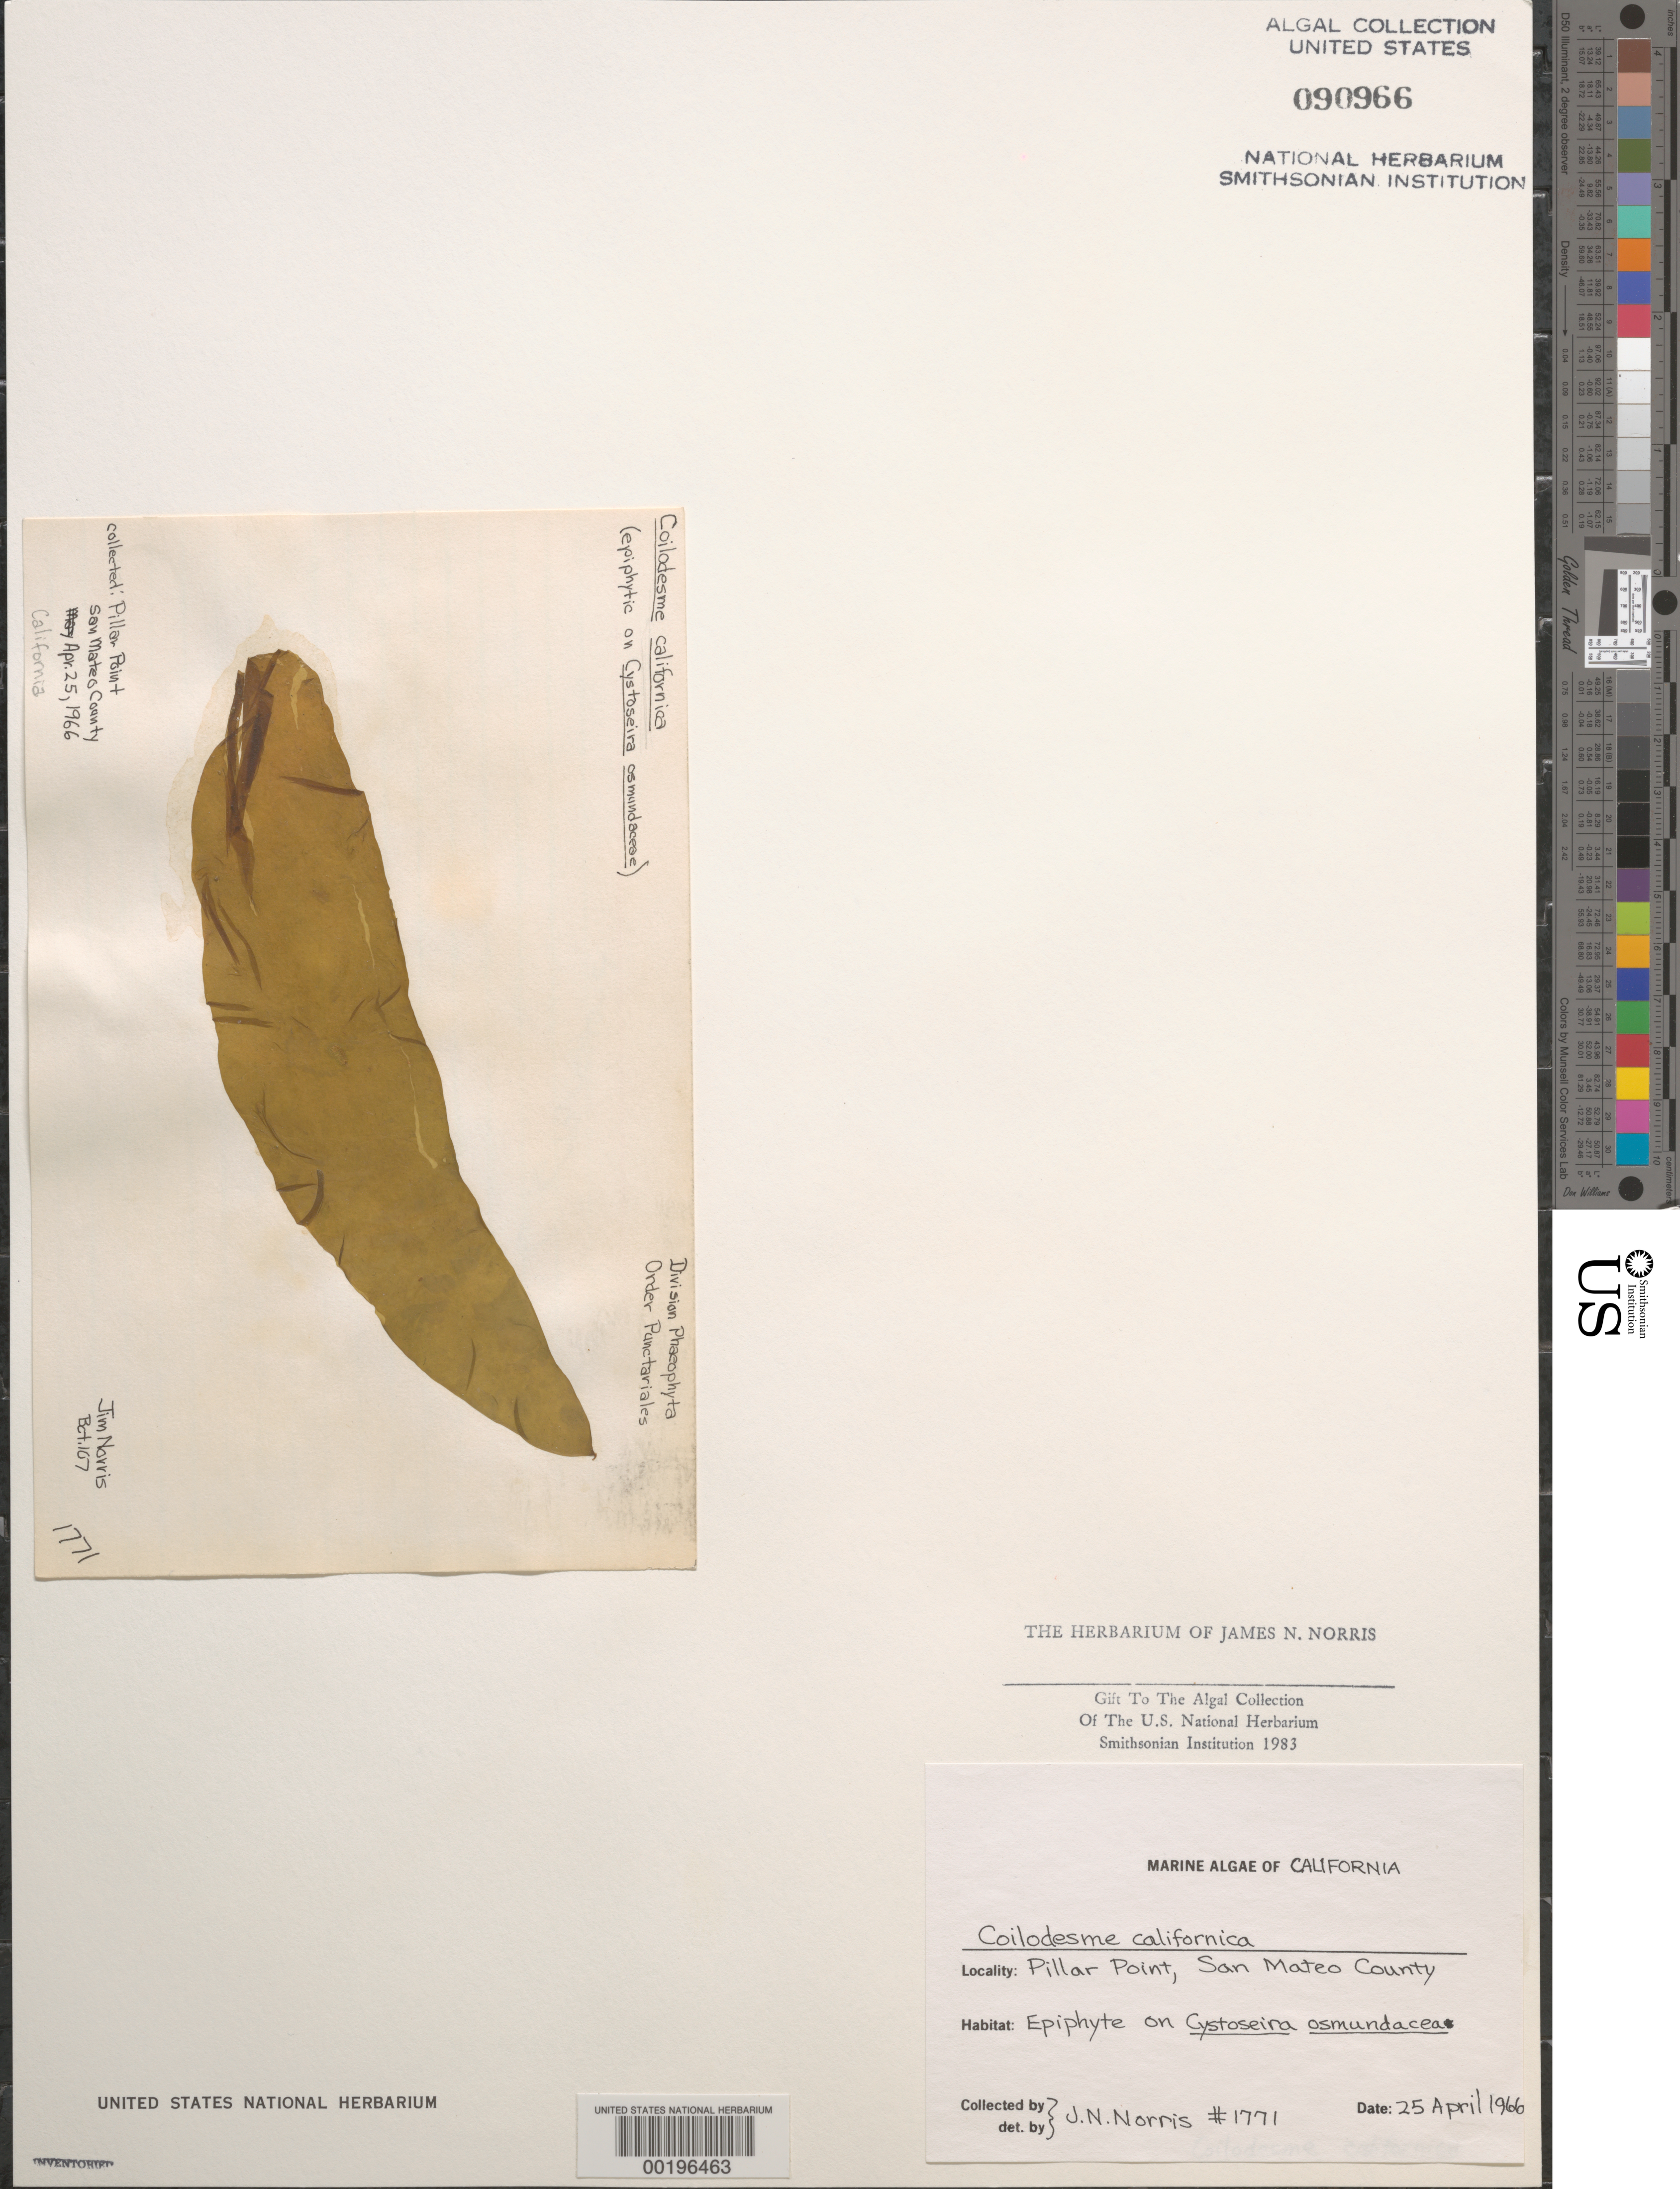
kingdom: Chromista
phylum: Ochrophyta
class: Phaeophyceae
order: Ectocarpales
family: Chordariaceae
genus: Coilodesme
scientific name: Coilodesme californica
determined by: Norris, James N.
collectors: J. N. Norris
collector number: JN-1771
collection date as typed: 25 Apr 1966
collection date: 1966-04-25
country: United States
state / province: California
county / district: San Mateo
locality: Pillar Point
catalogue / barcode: US 90966